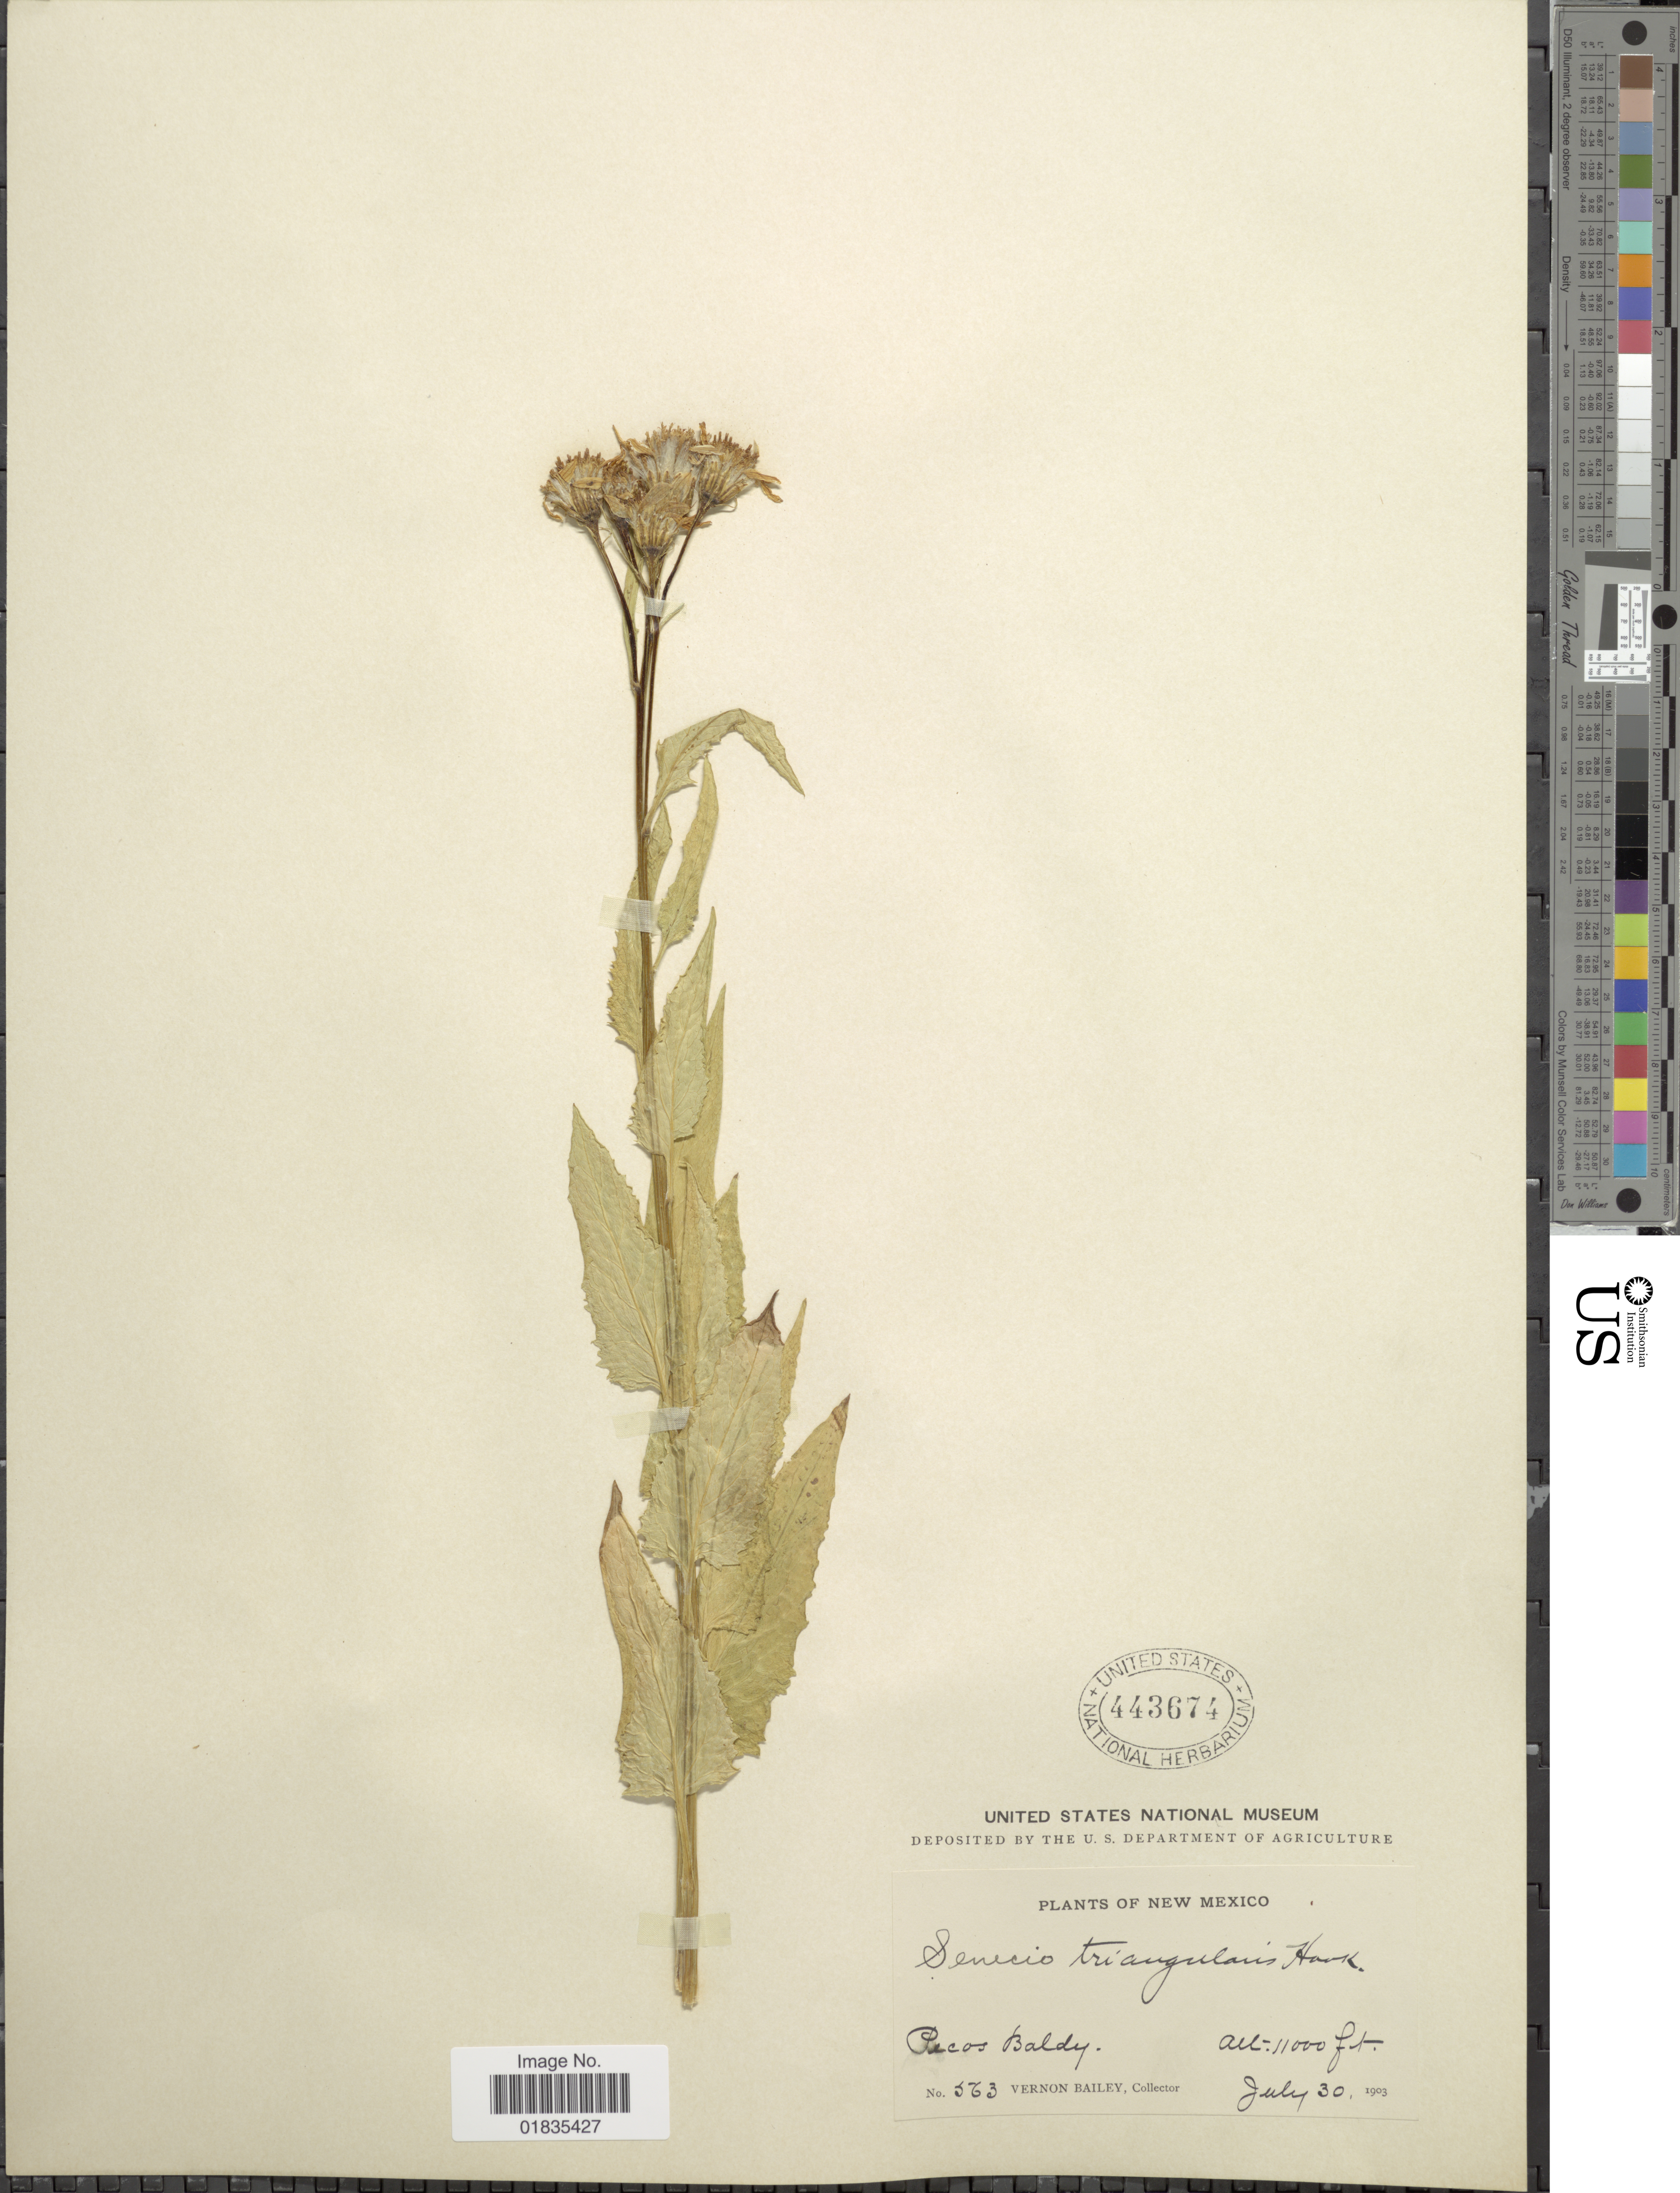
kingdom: Plantae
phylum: Tracheophyta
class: Magnoliopsida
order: Asterales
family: Asteraceae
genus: Senecio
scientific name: Senecio triangularis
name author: Hook.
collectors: V. O. Bailey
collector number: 563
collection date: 1903-07-30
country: United States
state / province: New Mexico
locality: Pecos Baldy.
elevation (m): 3353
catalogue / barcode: US 443674